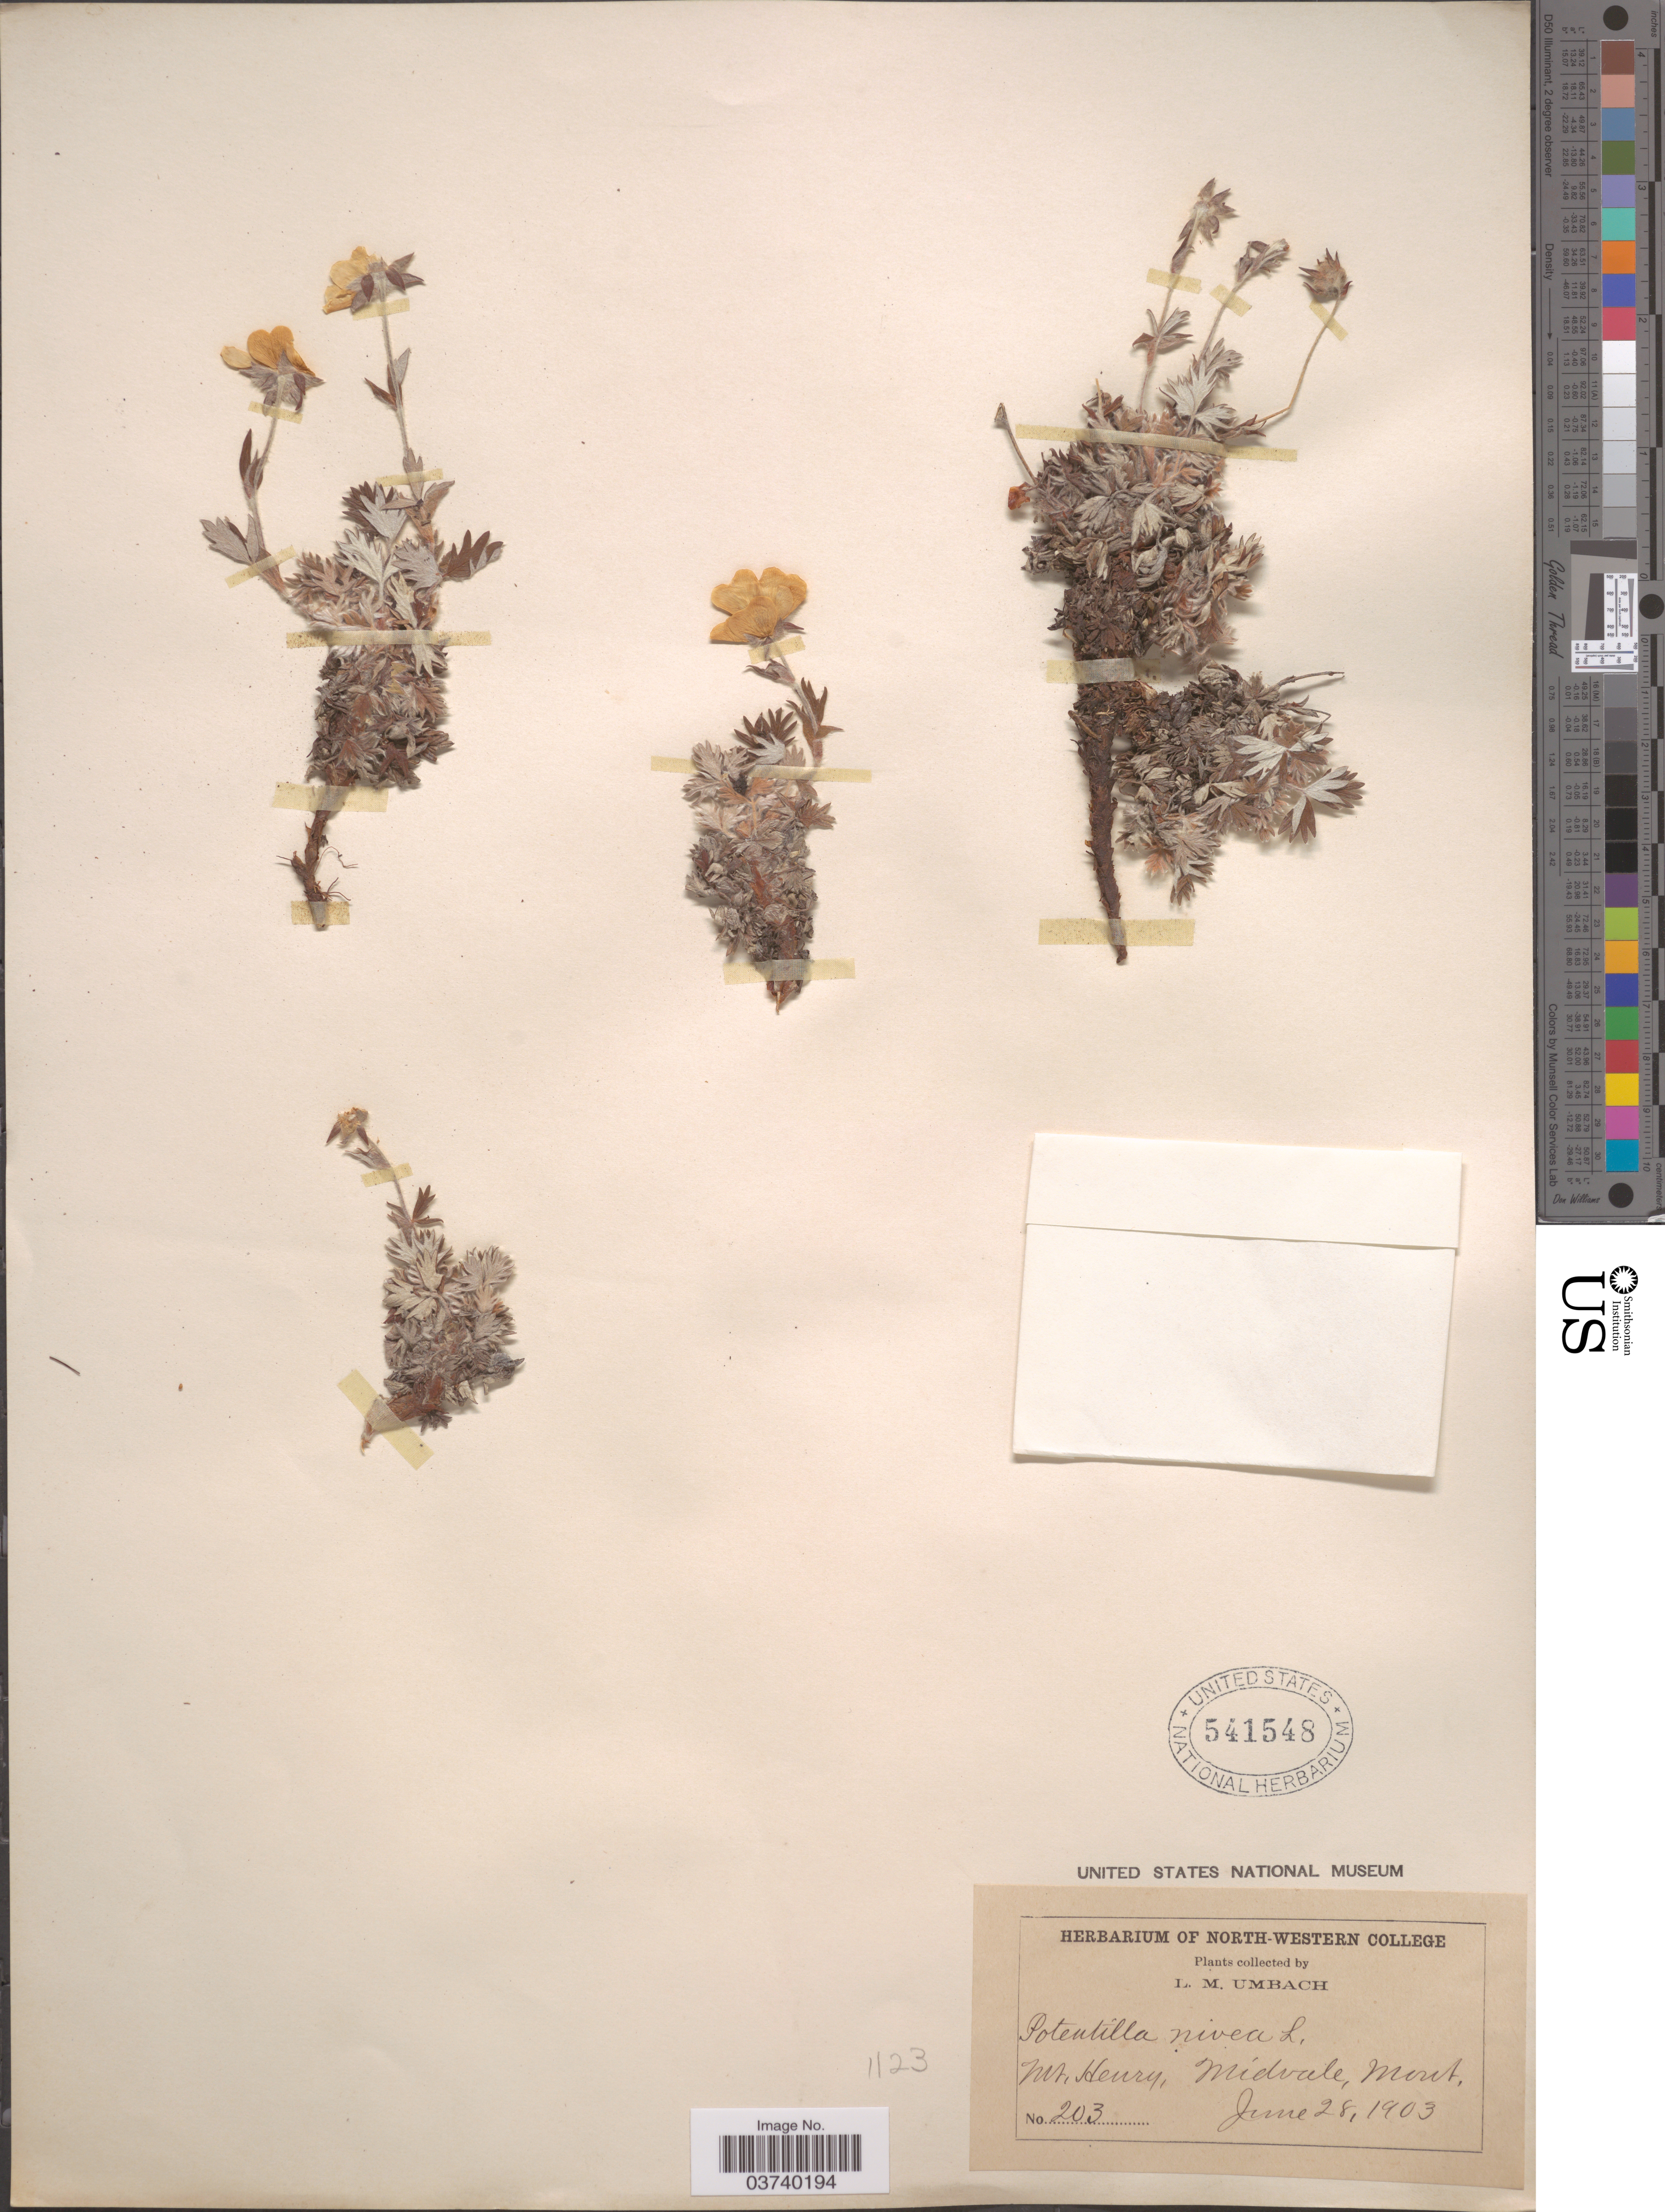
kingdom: Plantae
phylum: Tracheophyta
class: Magnoliopsida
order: Rosales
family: Rosaceae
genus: Potentilla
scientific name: Potentilla nivea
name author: L.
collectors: L. M. Umbach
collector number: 203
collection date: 1903-06-28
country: United States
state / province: Montana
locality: Mt. Henry, Midvale.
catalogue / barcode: US 541548